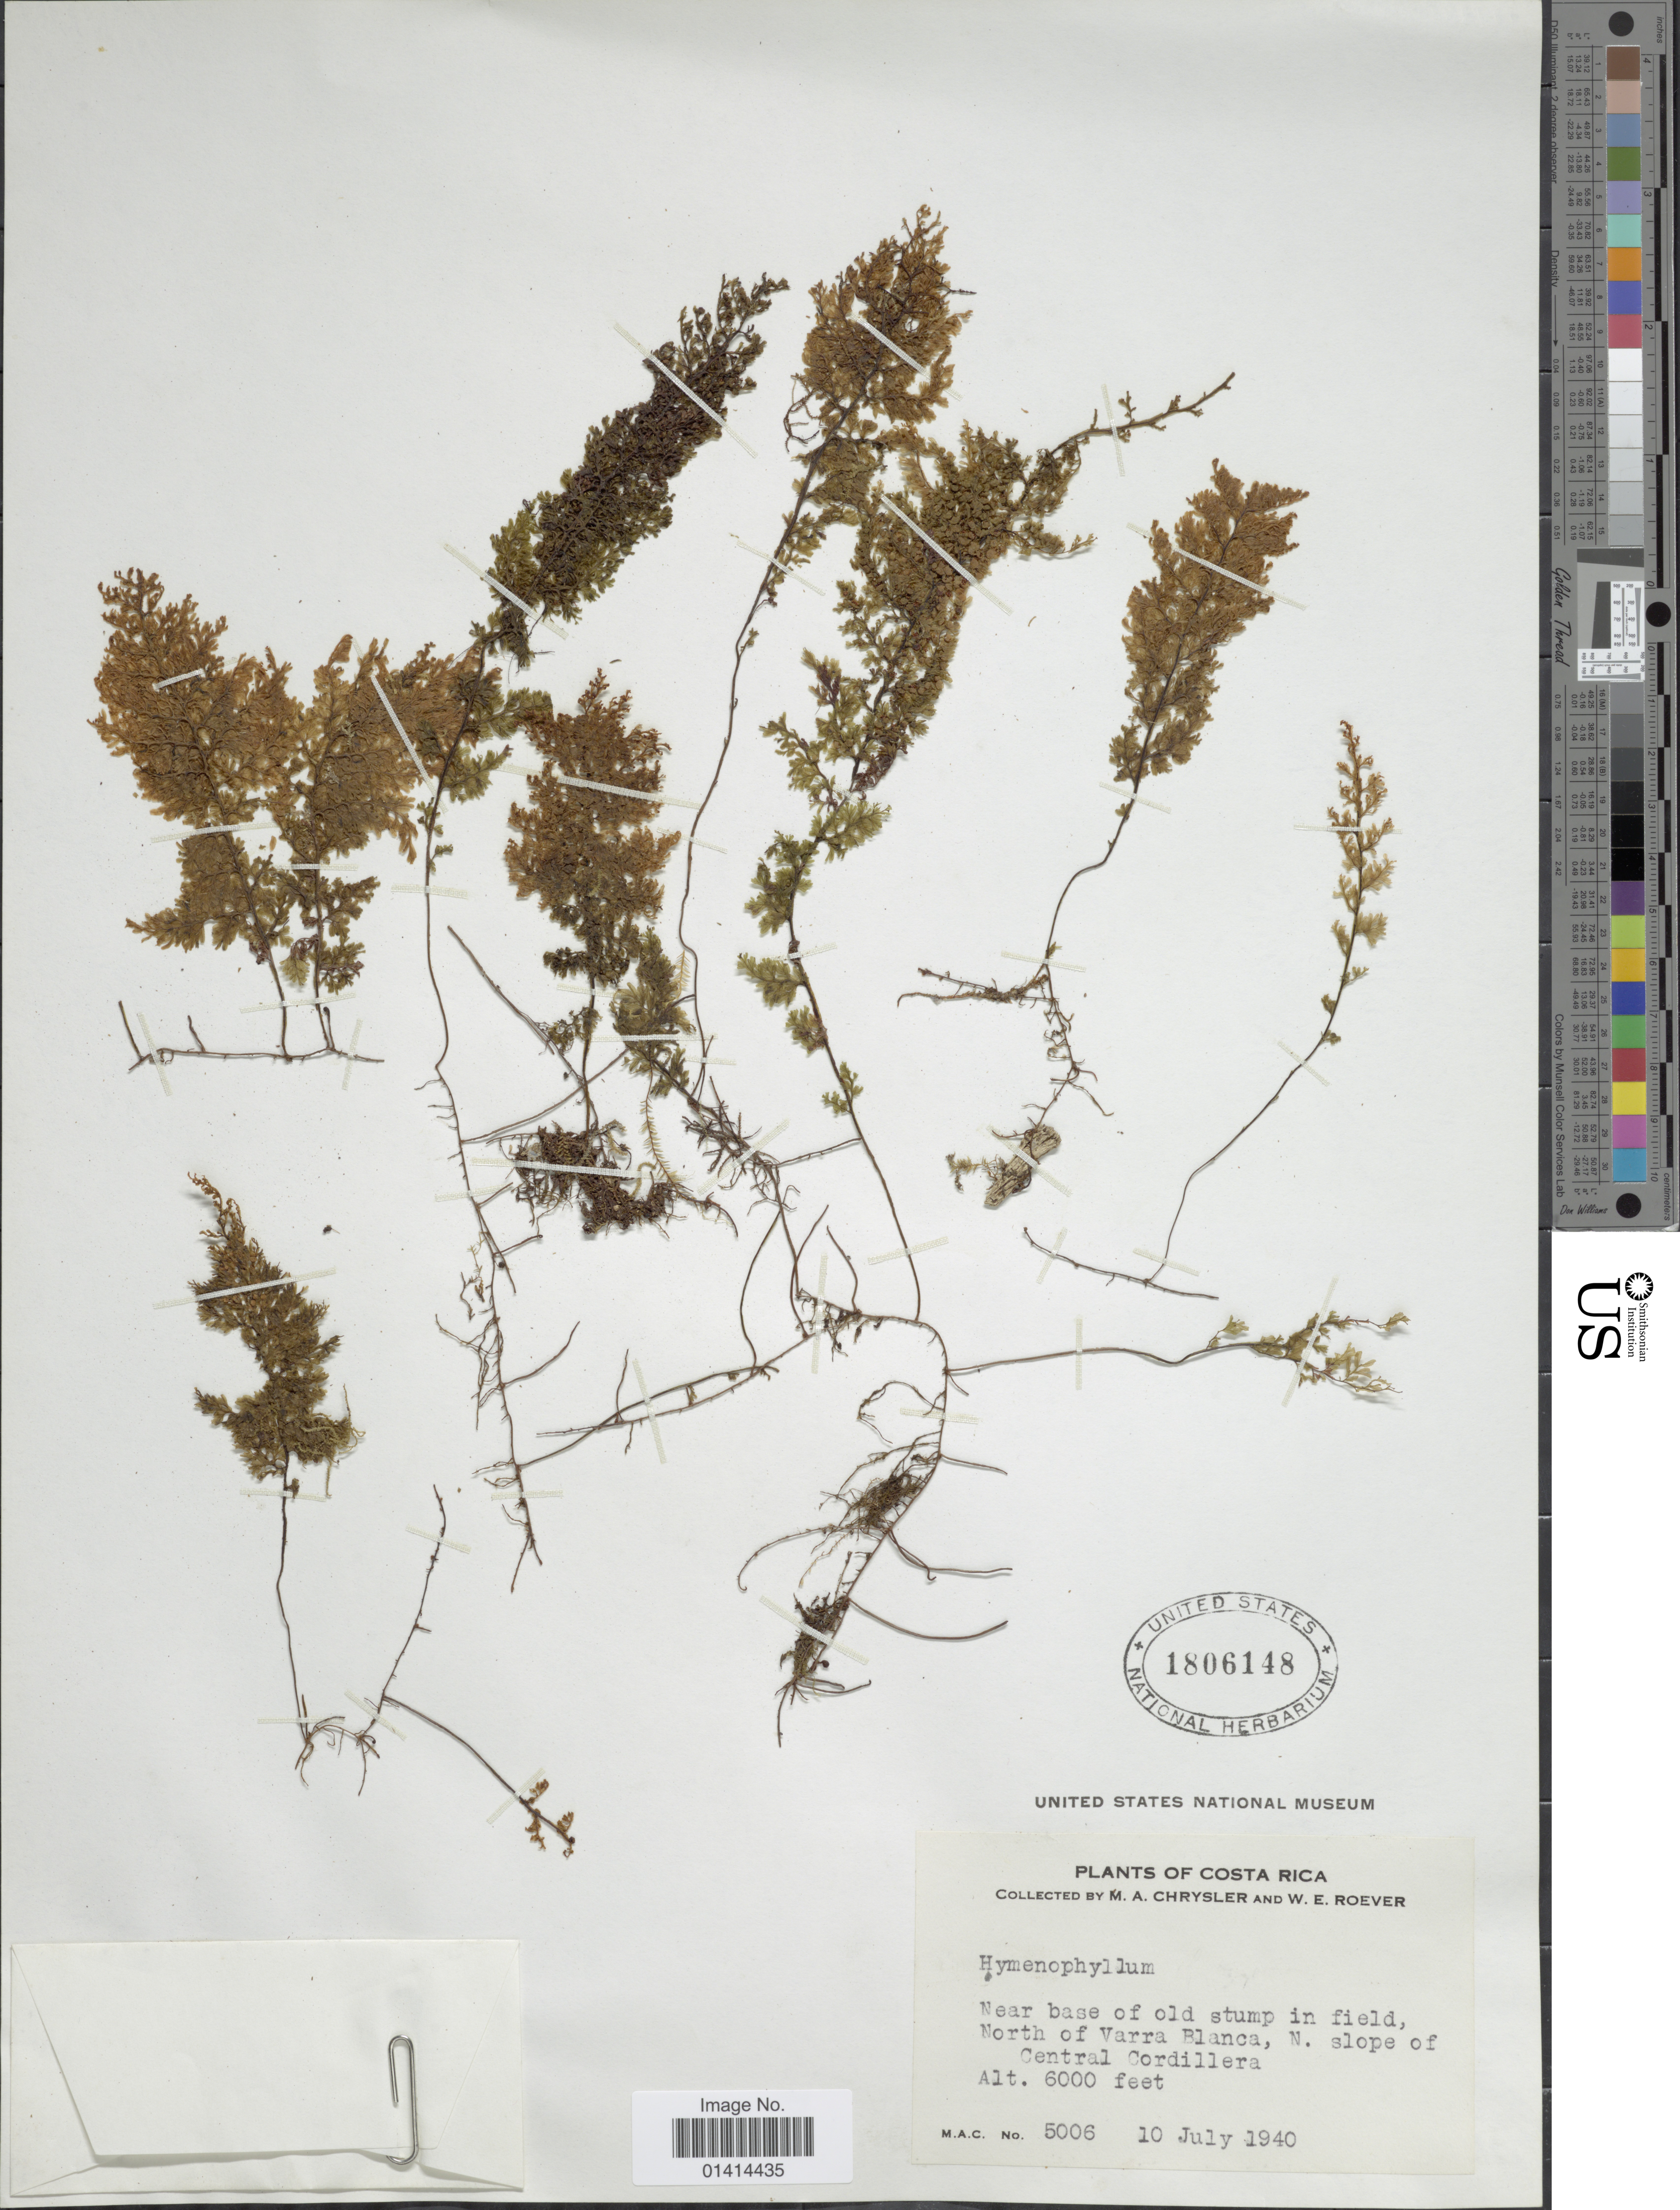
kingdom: Plantae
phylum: Tracheophyta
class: Polypodiopsida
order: Hymenophyllales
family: Hymenophyllaceae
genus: Hymenophyllum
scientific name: Hymenophyllum myriocarpum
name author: Hook.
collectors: M. A. Chrysler & W. Roever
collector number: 5006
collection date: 1940-07-10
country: Costa Rica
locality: Near base of old stump in field, North of Varra Blanca, N slope of central Cordillera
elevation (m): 1829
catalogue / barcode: US 1806148